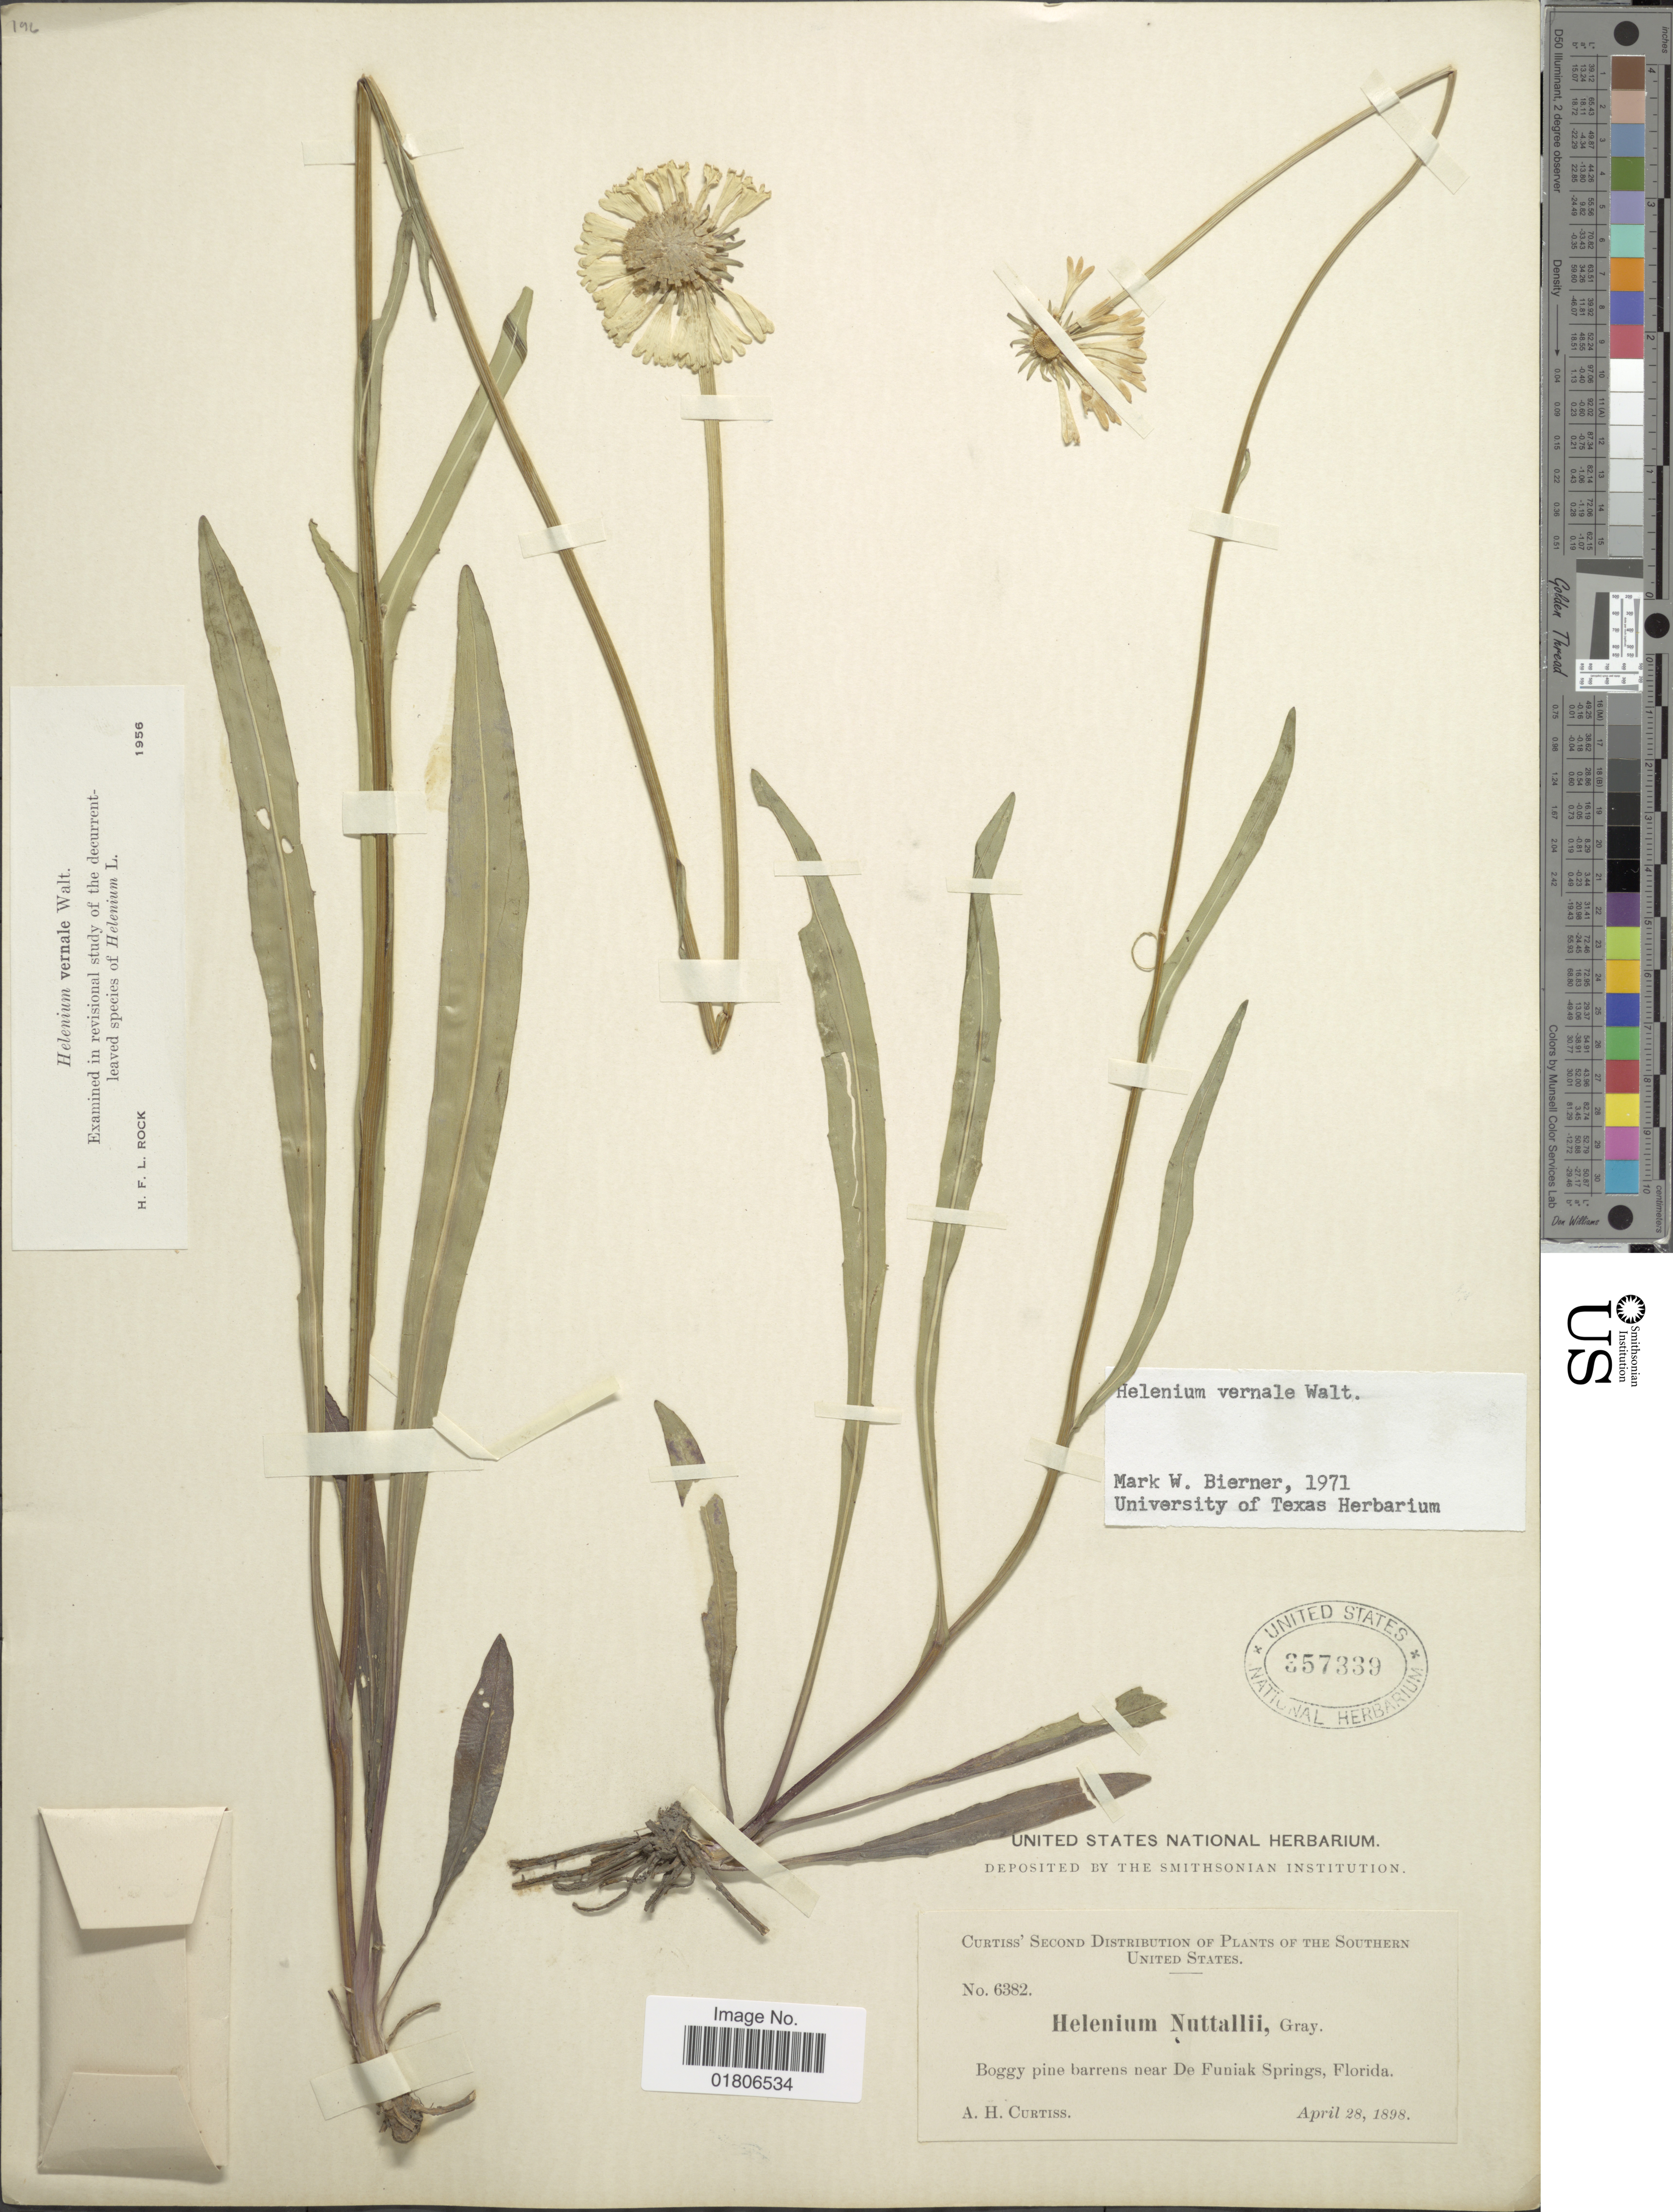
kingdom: Plantae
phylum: Tracheophyta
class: Magnoliopsida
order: Asterales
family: Asteraceae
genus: Helenium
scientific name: Helenium vernale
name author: Walter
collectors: A. H. Curtiss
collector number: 6382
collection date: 1898-04-28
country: United States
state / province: Florida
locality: Southern United States, Boggy pine barrens near De Funiak Springs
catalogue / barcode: US 357339